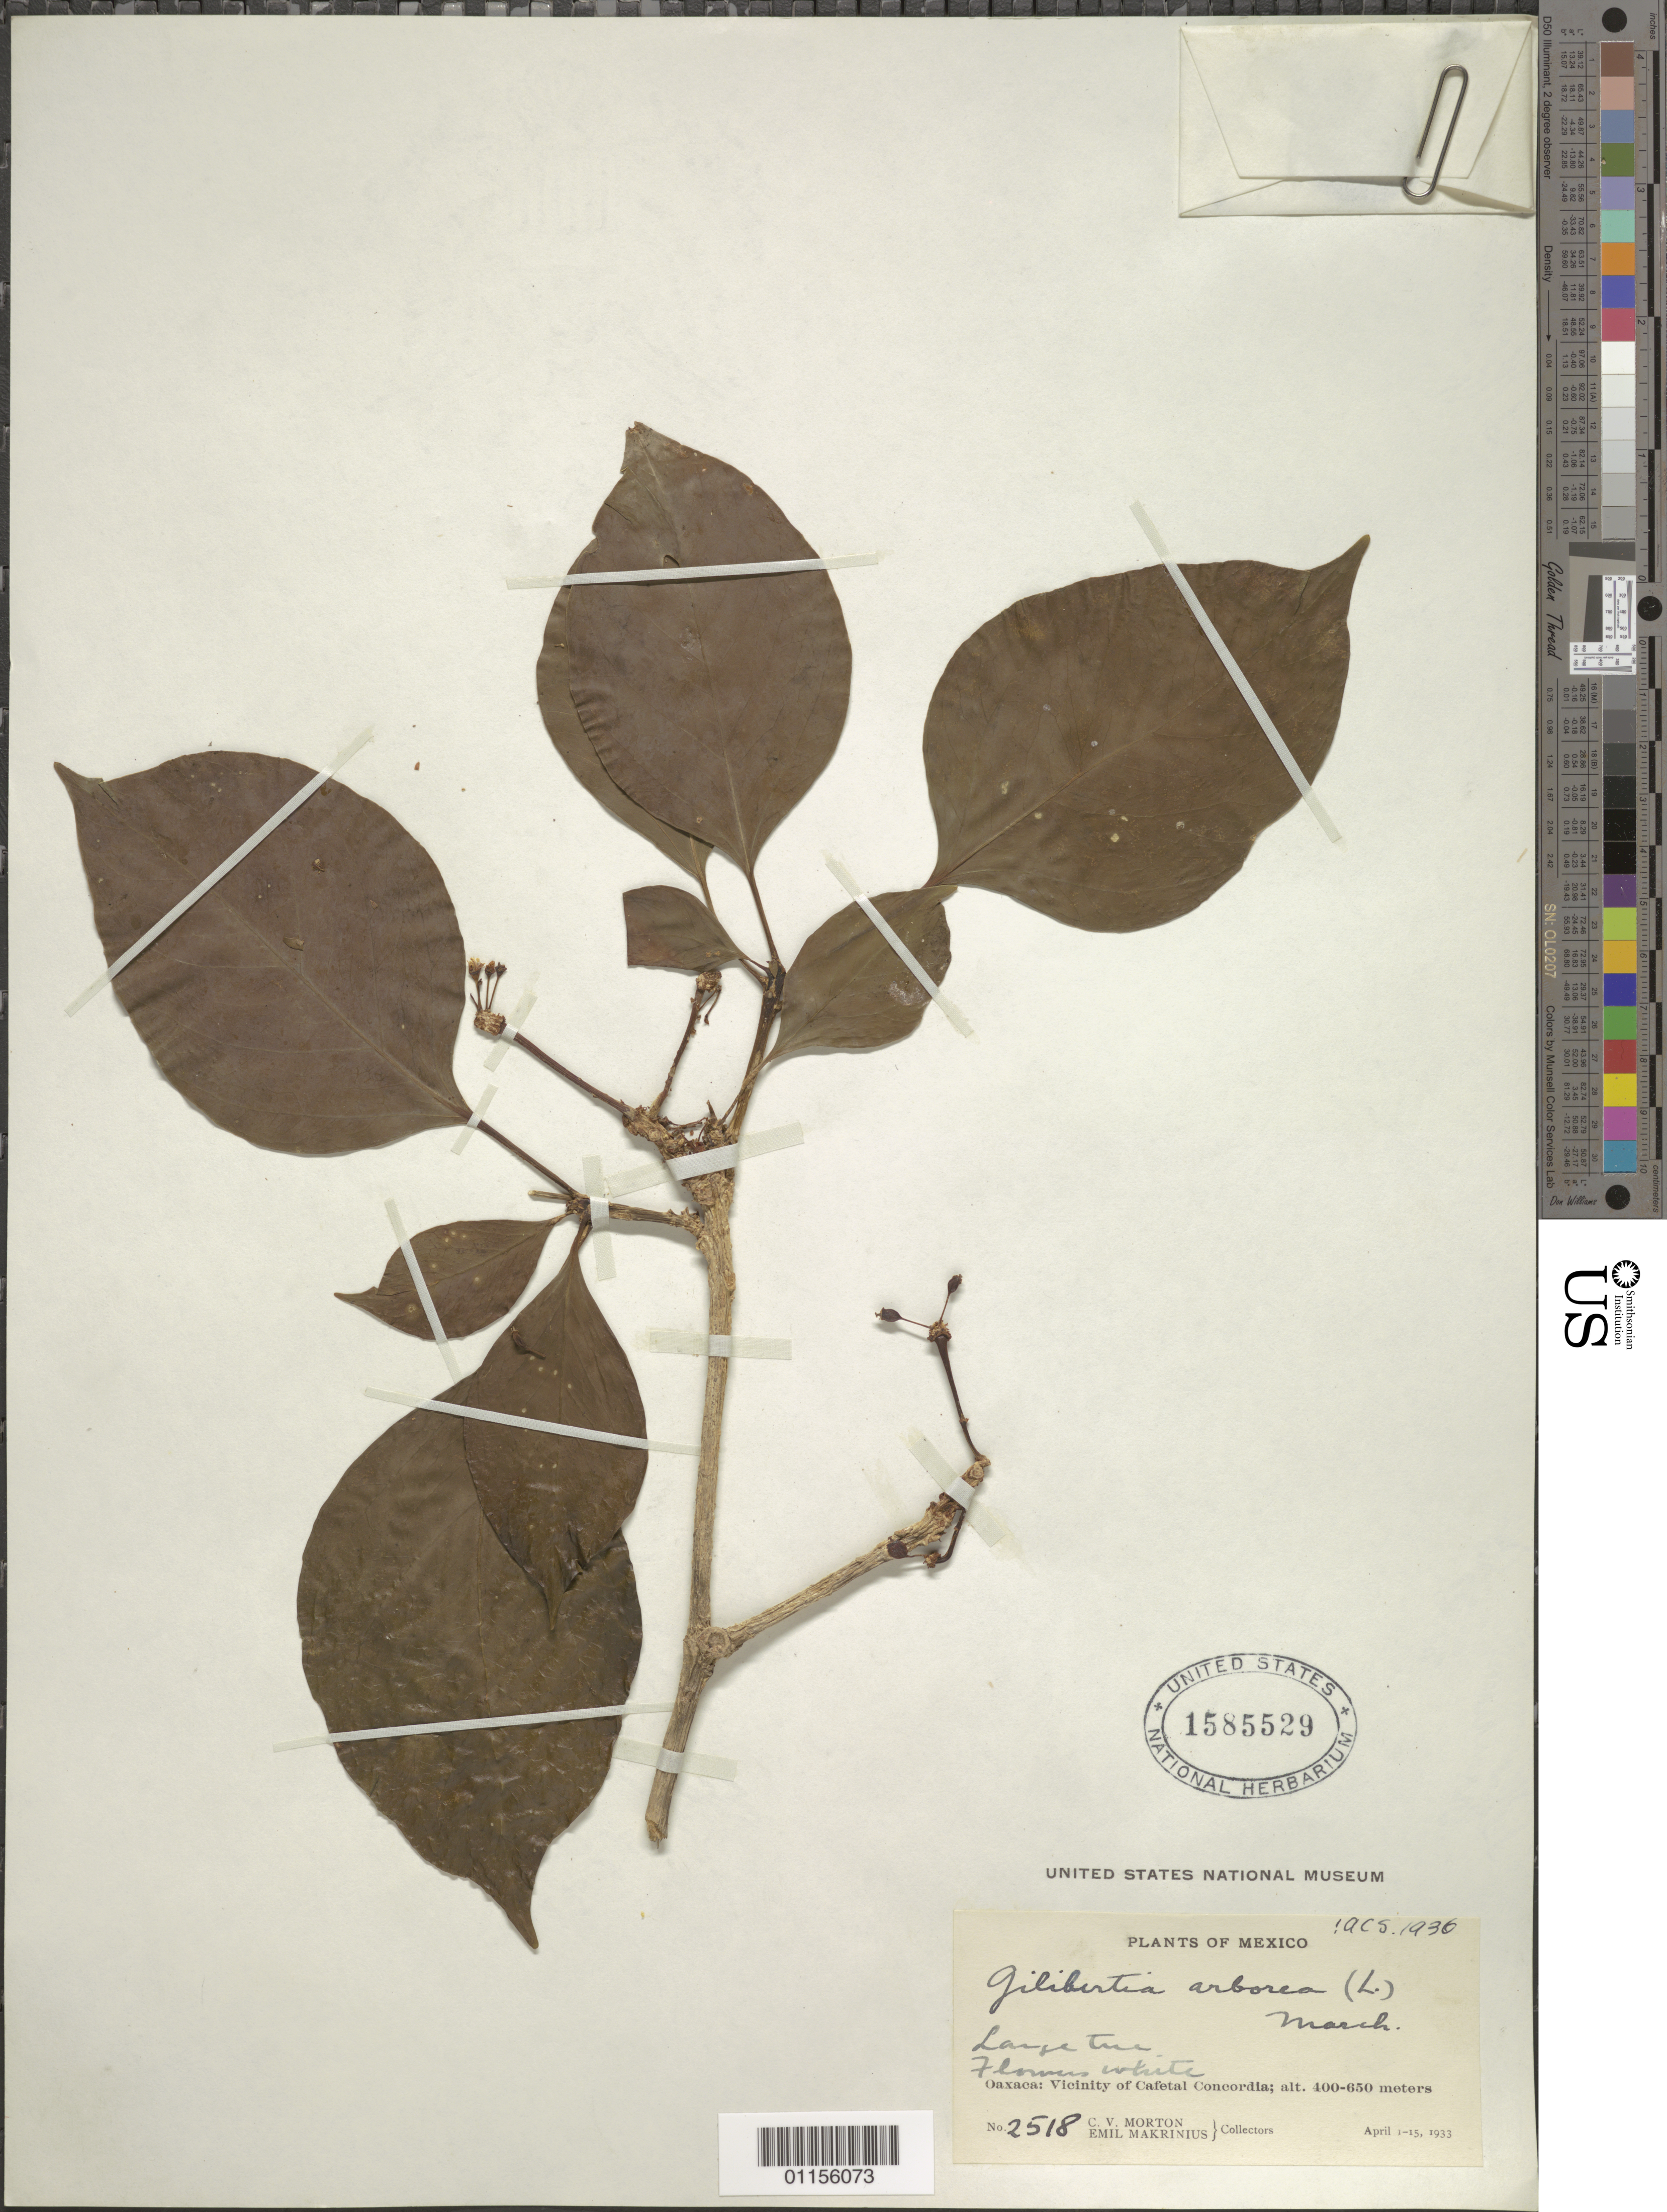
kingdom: Plantae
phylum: Tracheophyta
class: Magnoliopsida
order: Apiales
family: Araliaceae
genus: Dendropanax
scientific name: Dendropanax arboreus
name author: (L.) Decne. & Planch.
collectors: C. V. Morton & E. Makrinius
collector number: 2518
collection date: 1933-04-01/1933-04-15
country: Mexico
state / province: Oaxaca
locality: Vicinity of Cafetal Concordia.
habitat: Large tree.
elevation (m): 400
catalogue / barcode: US 1585529